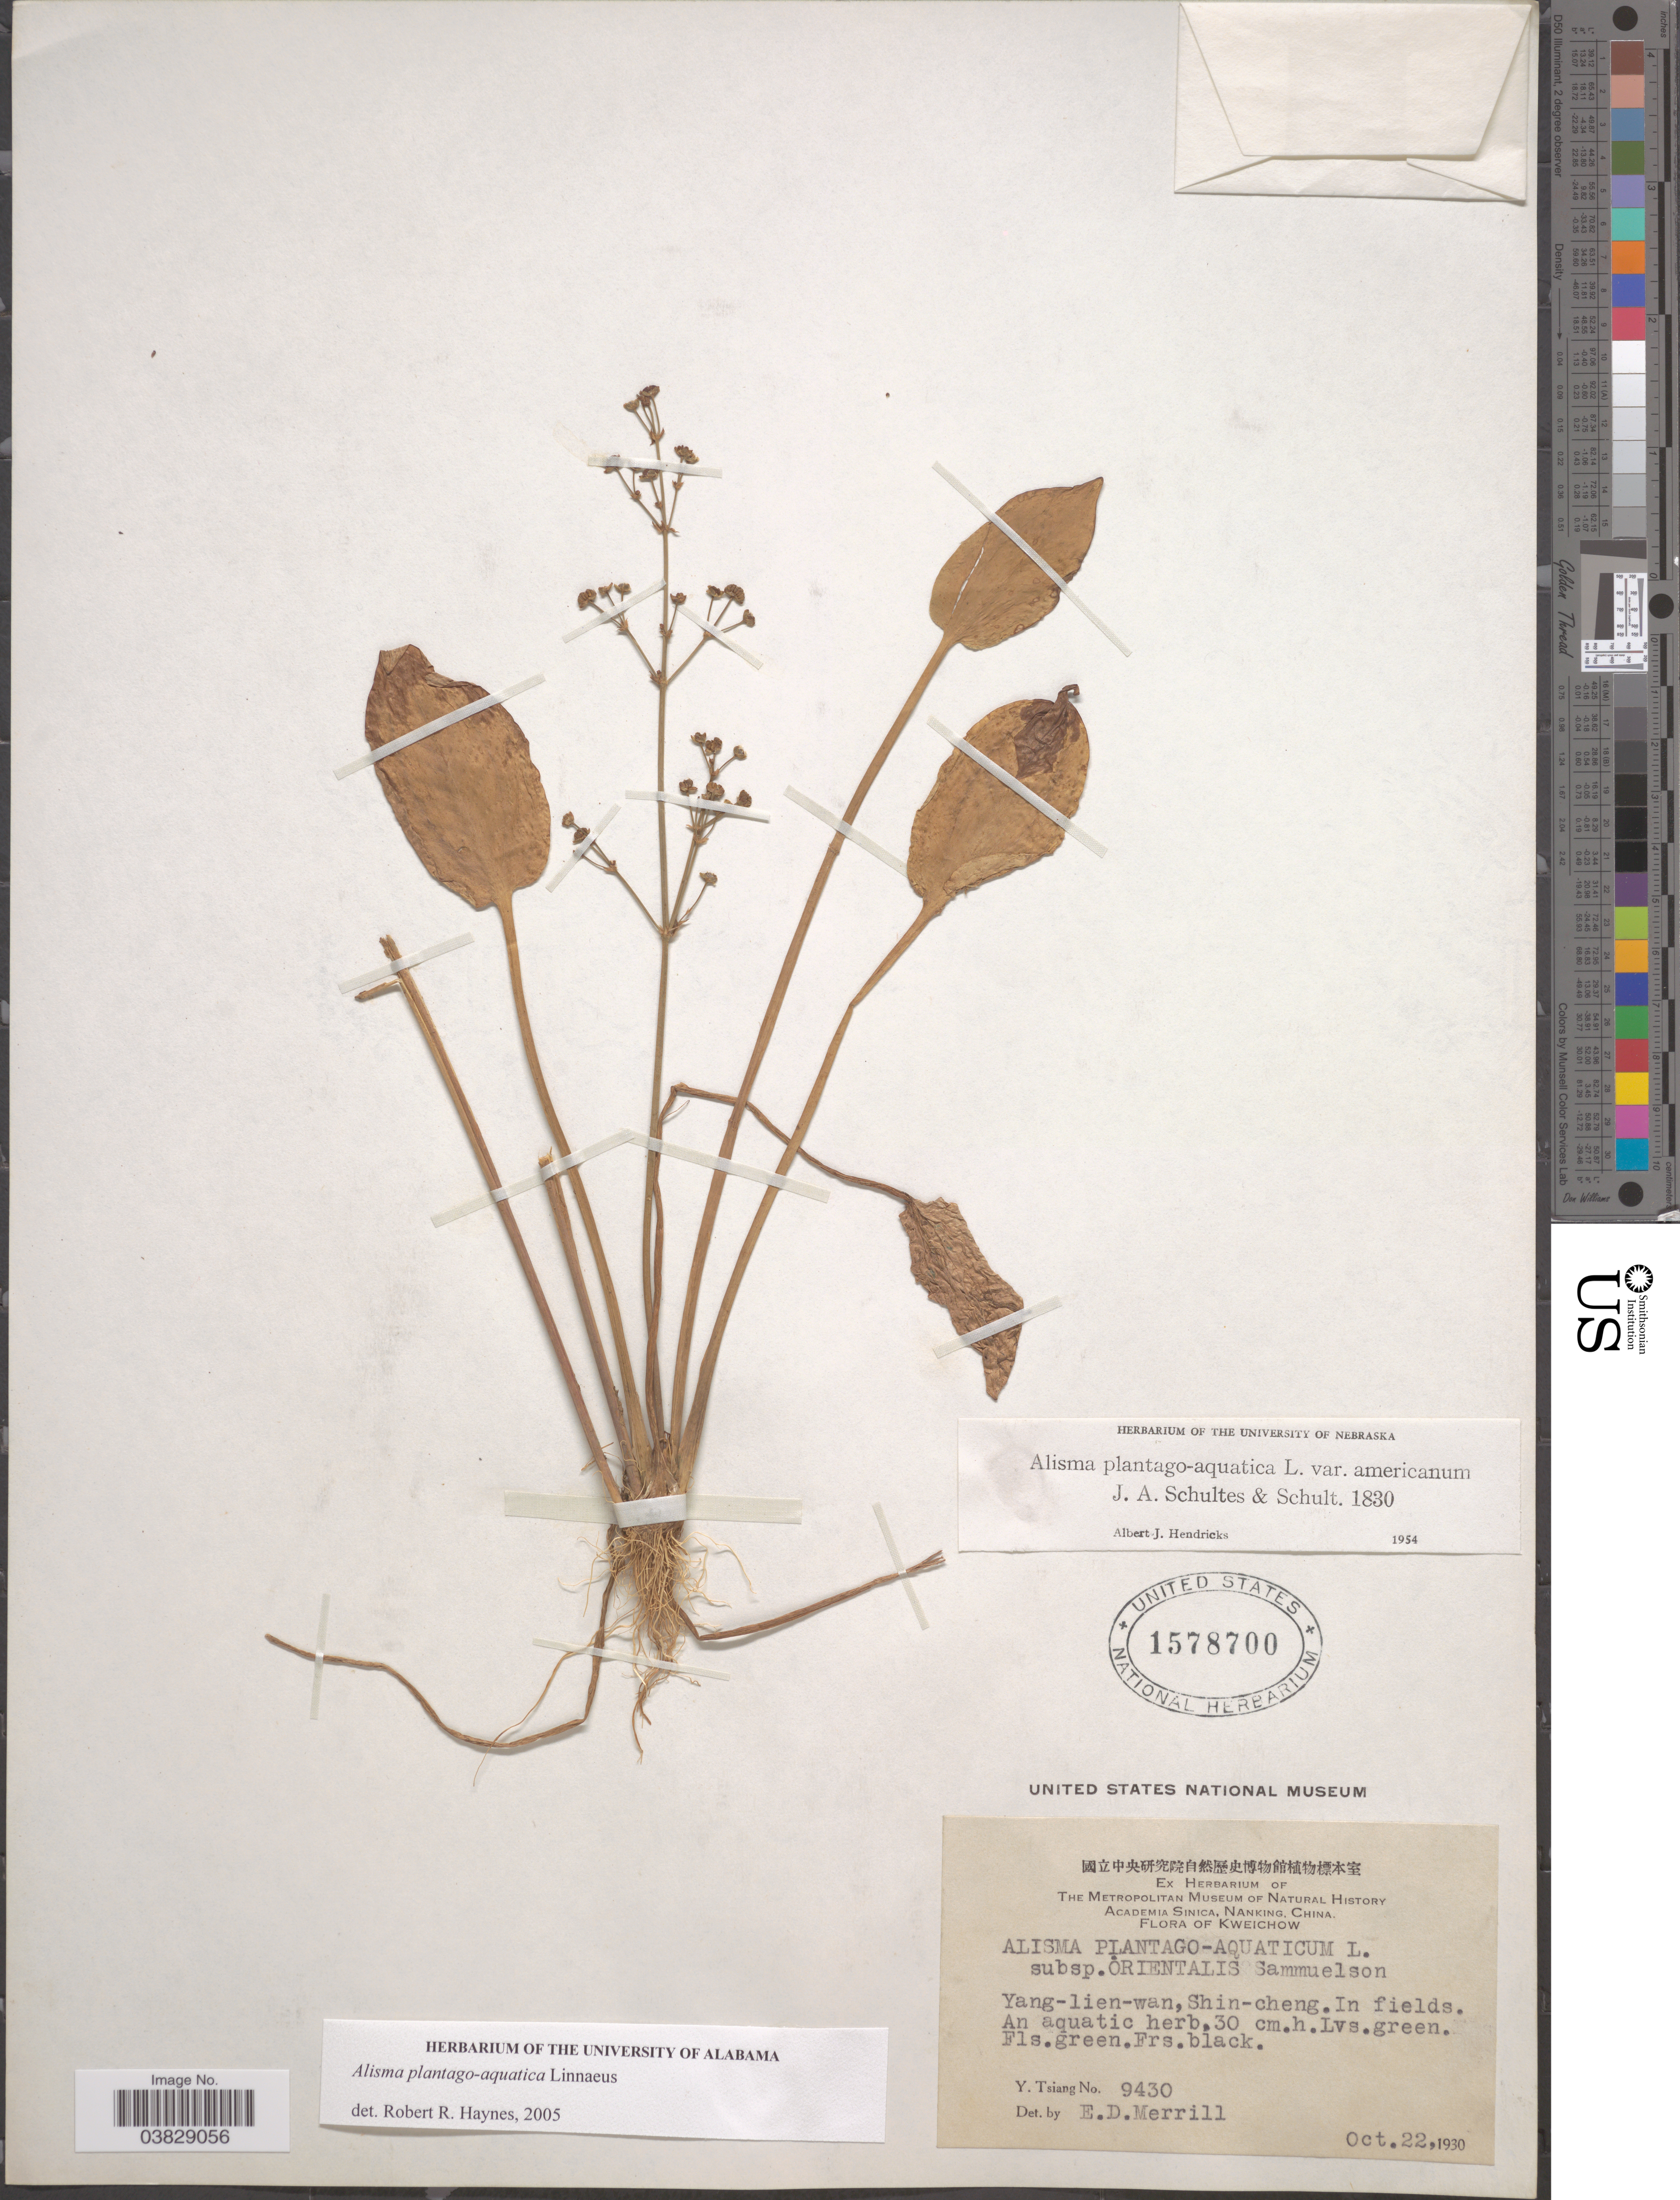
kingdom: Plantae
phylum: Tracheophyta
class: Liliopsida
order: Alismatales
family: Alismataceae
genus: Alisma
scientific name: Alisma plantago-aquatica var. americanum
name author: L.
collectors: Y. Tsiang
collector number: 9430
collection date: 1930-10-22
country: China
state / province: Guizhou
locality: Kweichow. Yang-lien-wan, Shin-cheng, In fields.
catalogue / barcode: US 1578700